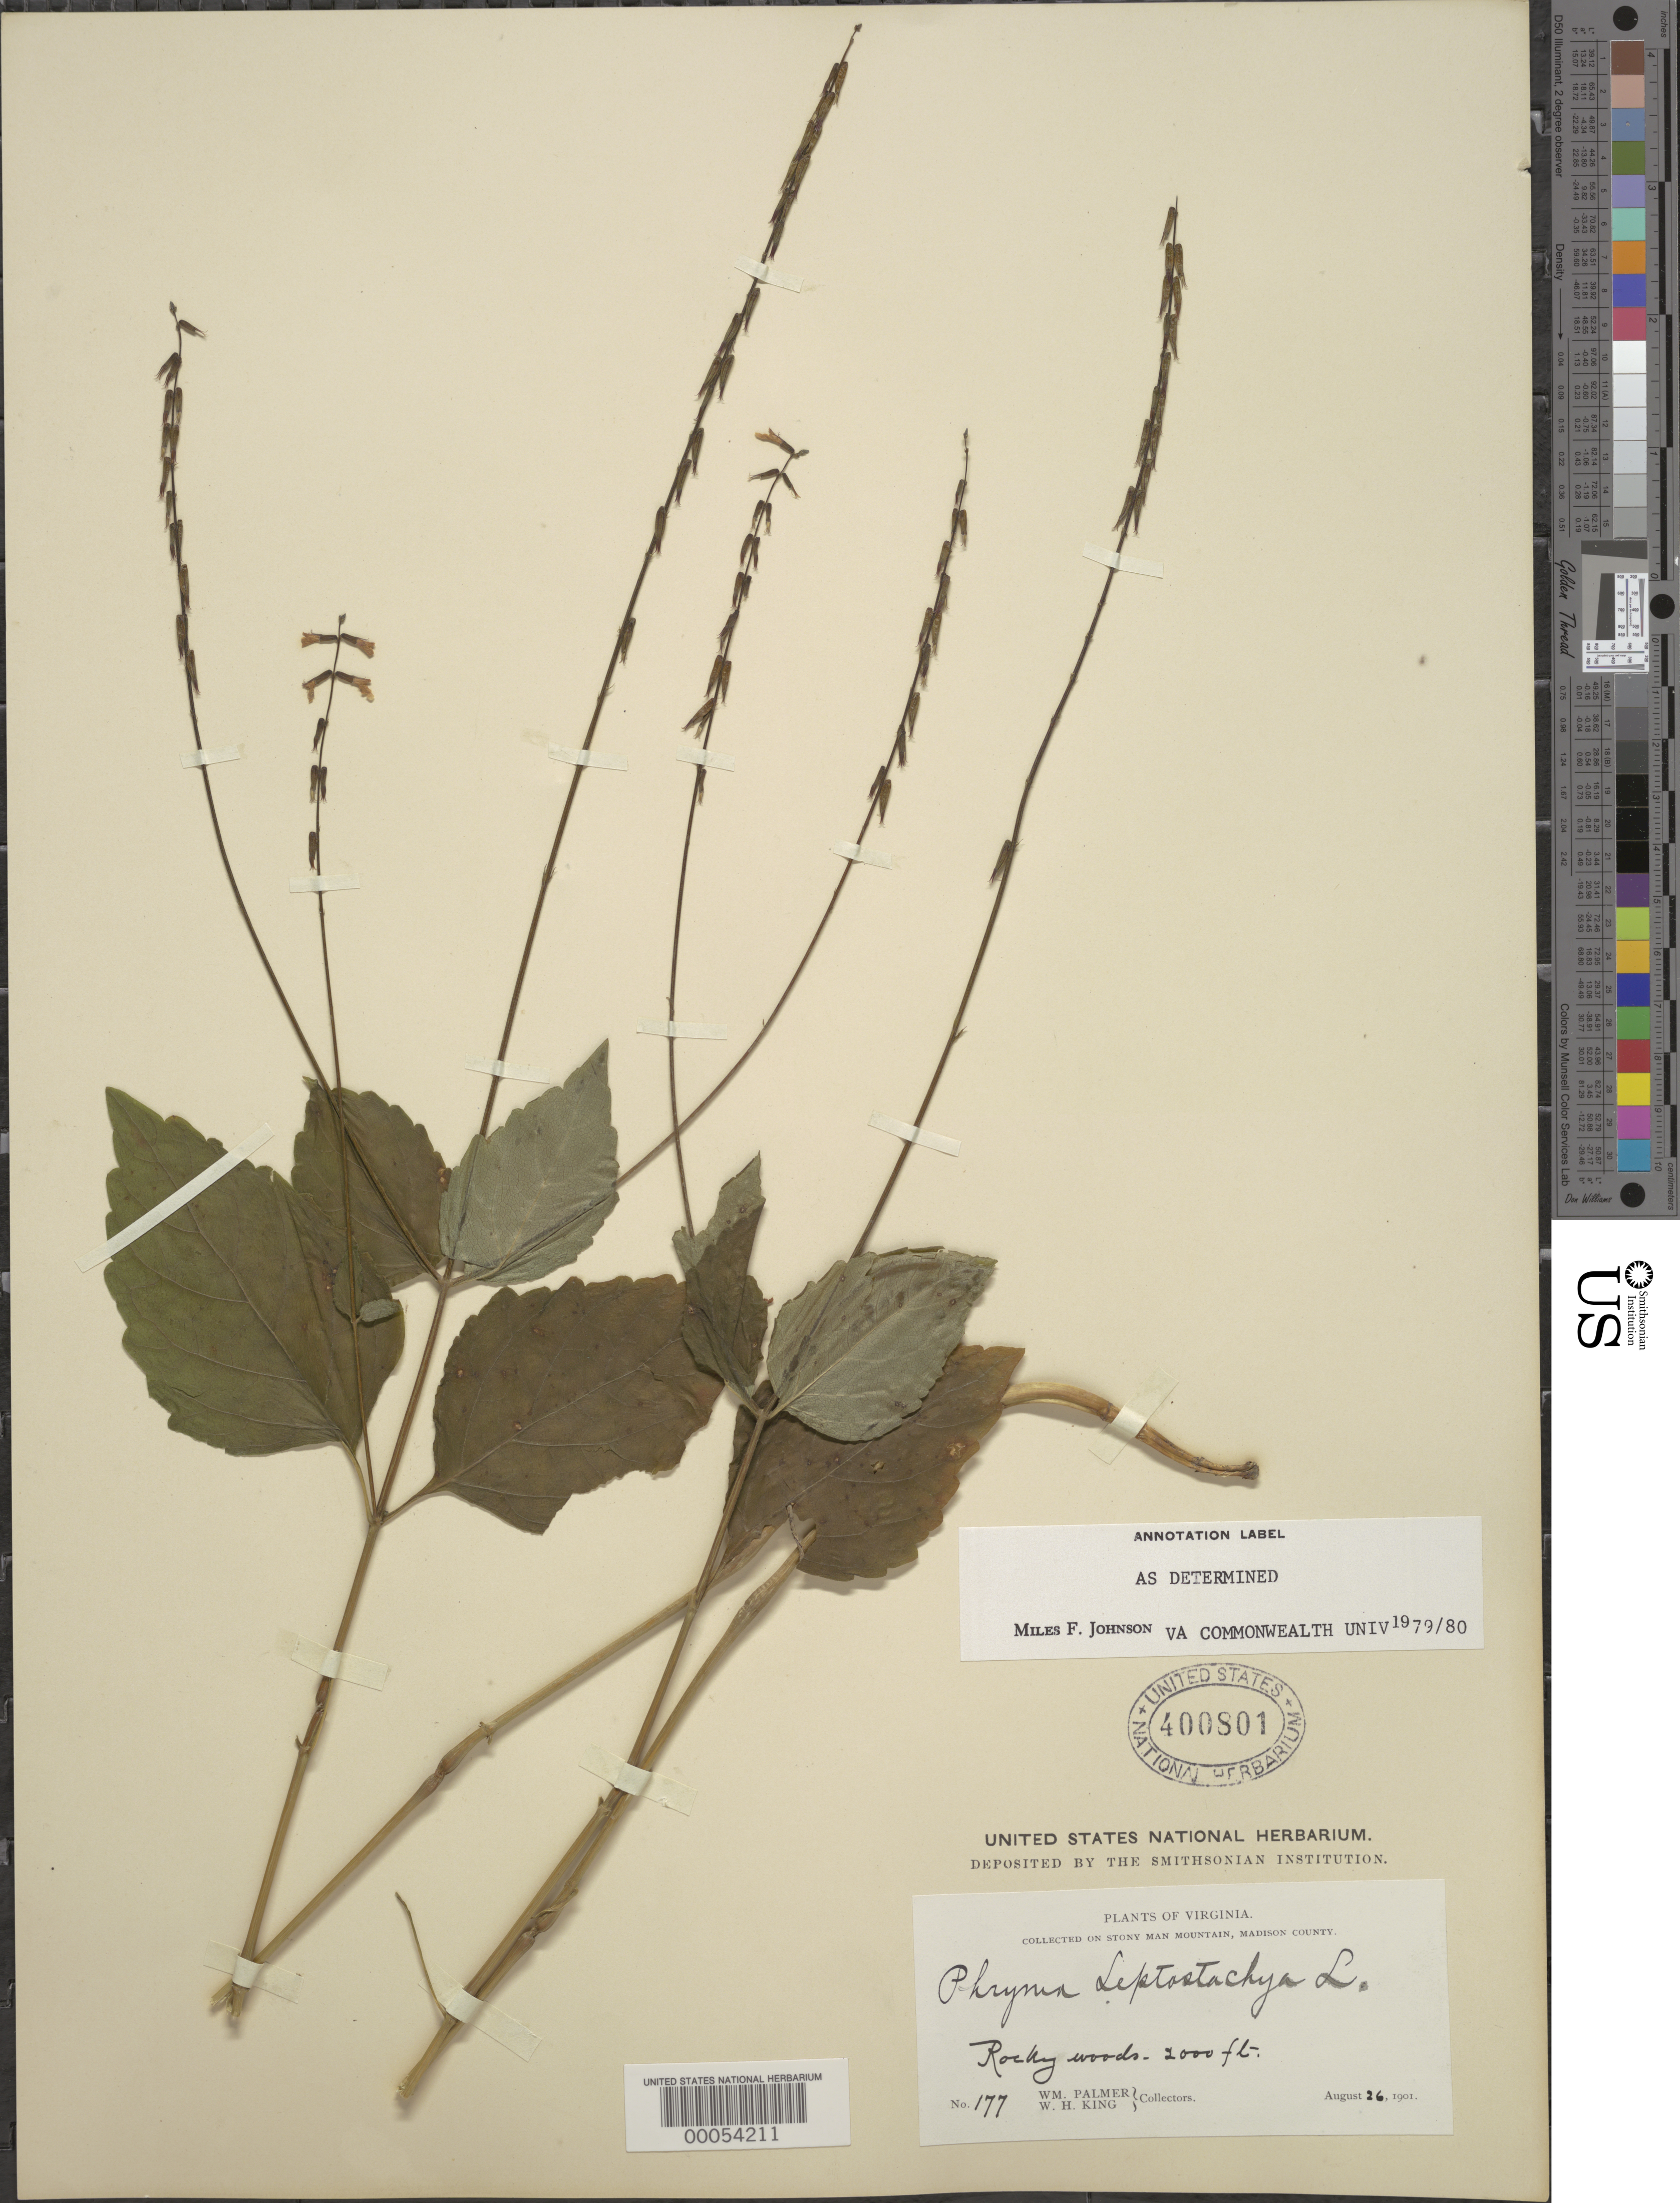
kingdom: Plantae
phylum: Tracheophyta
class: Magnoliopsida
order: Lamiales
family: Phrymaceae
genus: Phryma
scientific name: Phryma leptostachya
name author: L.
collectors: W. Palmer & W. H. King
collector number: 177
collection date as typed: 26 Aug 1901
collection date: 1901-08-26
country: United States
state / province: Virginia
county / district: Madison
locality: Stony man mountain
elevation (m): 610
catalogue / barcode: US 400801